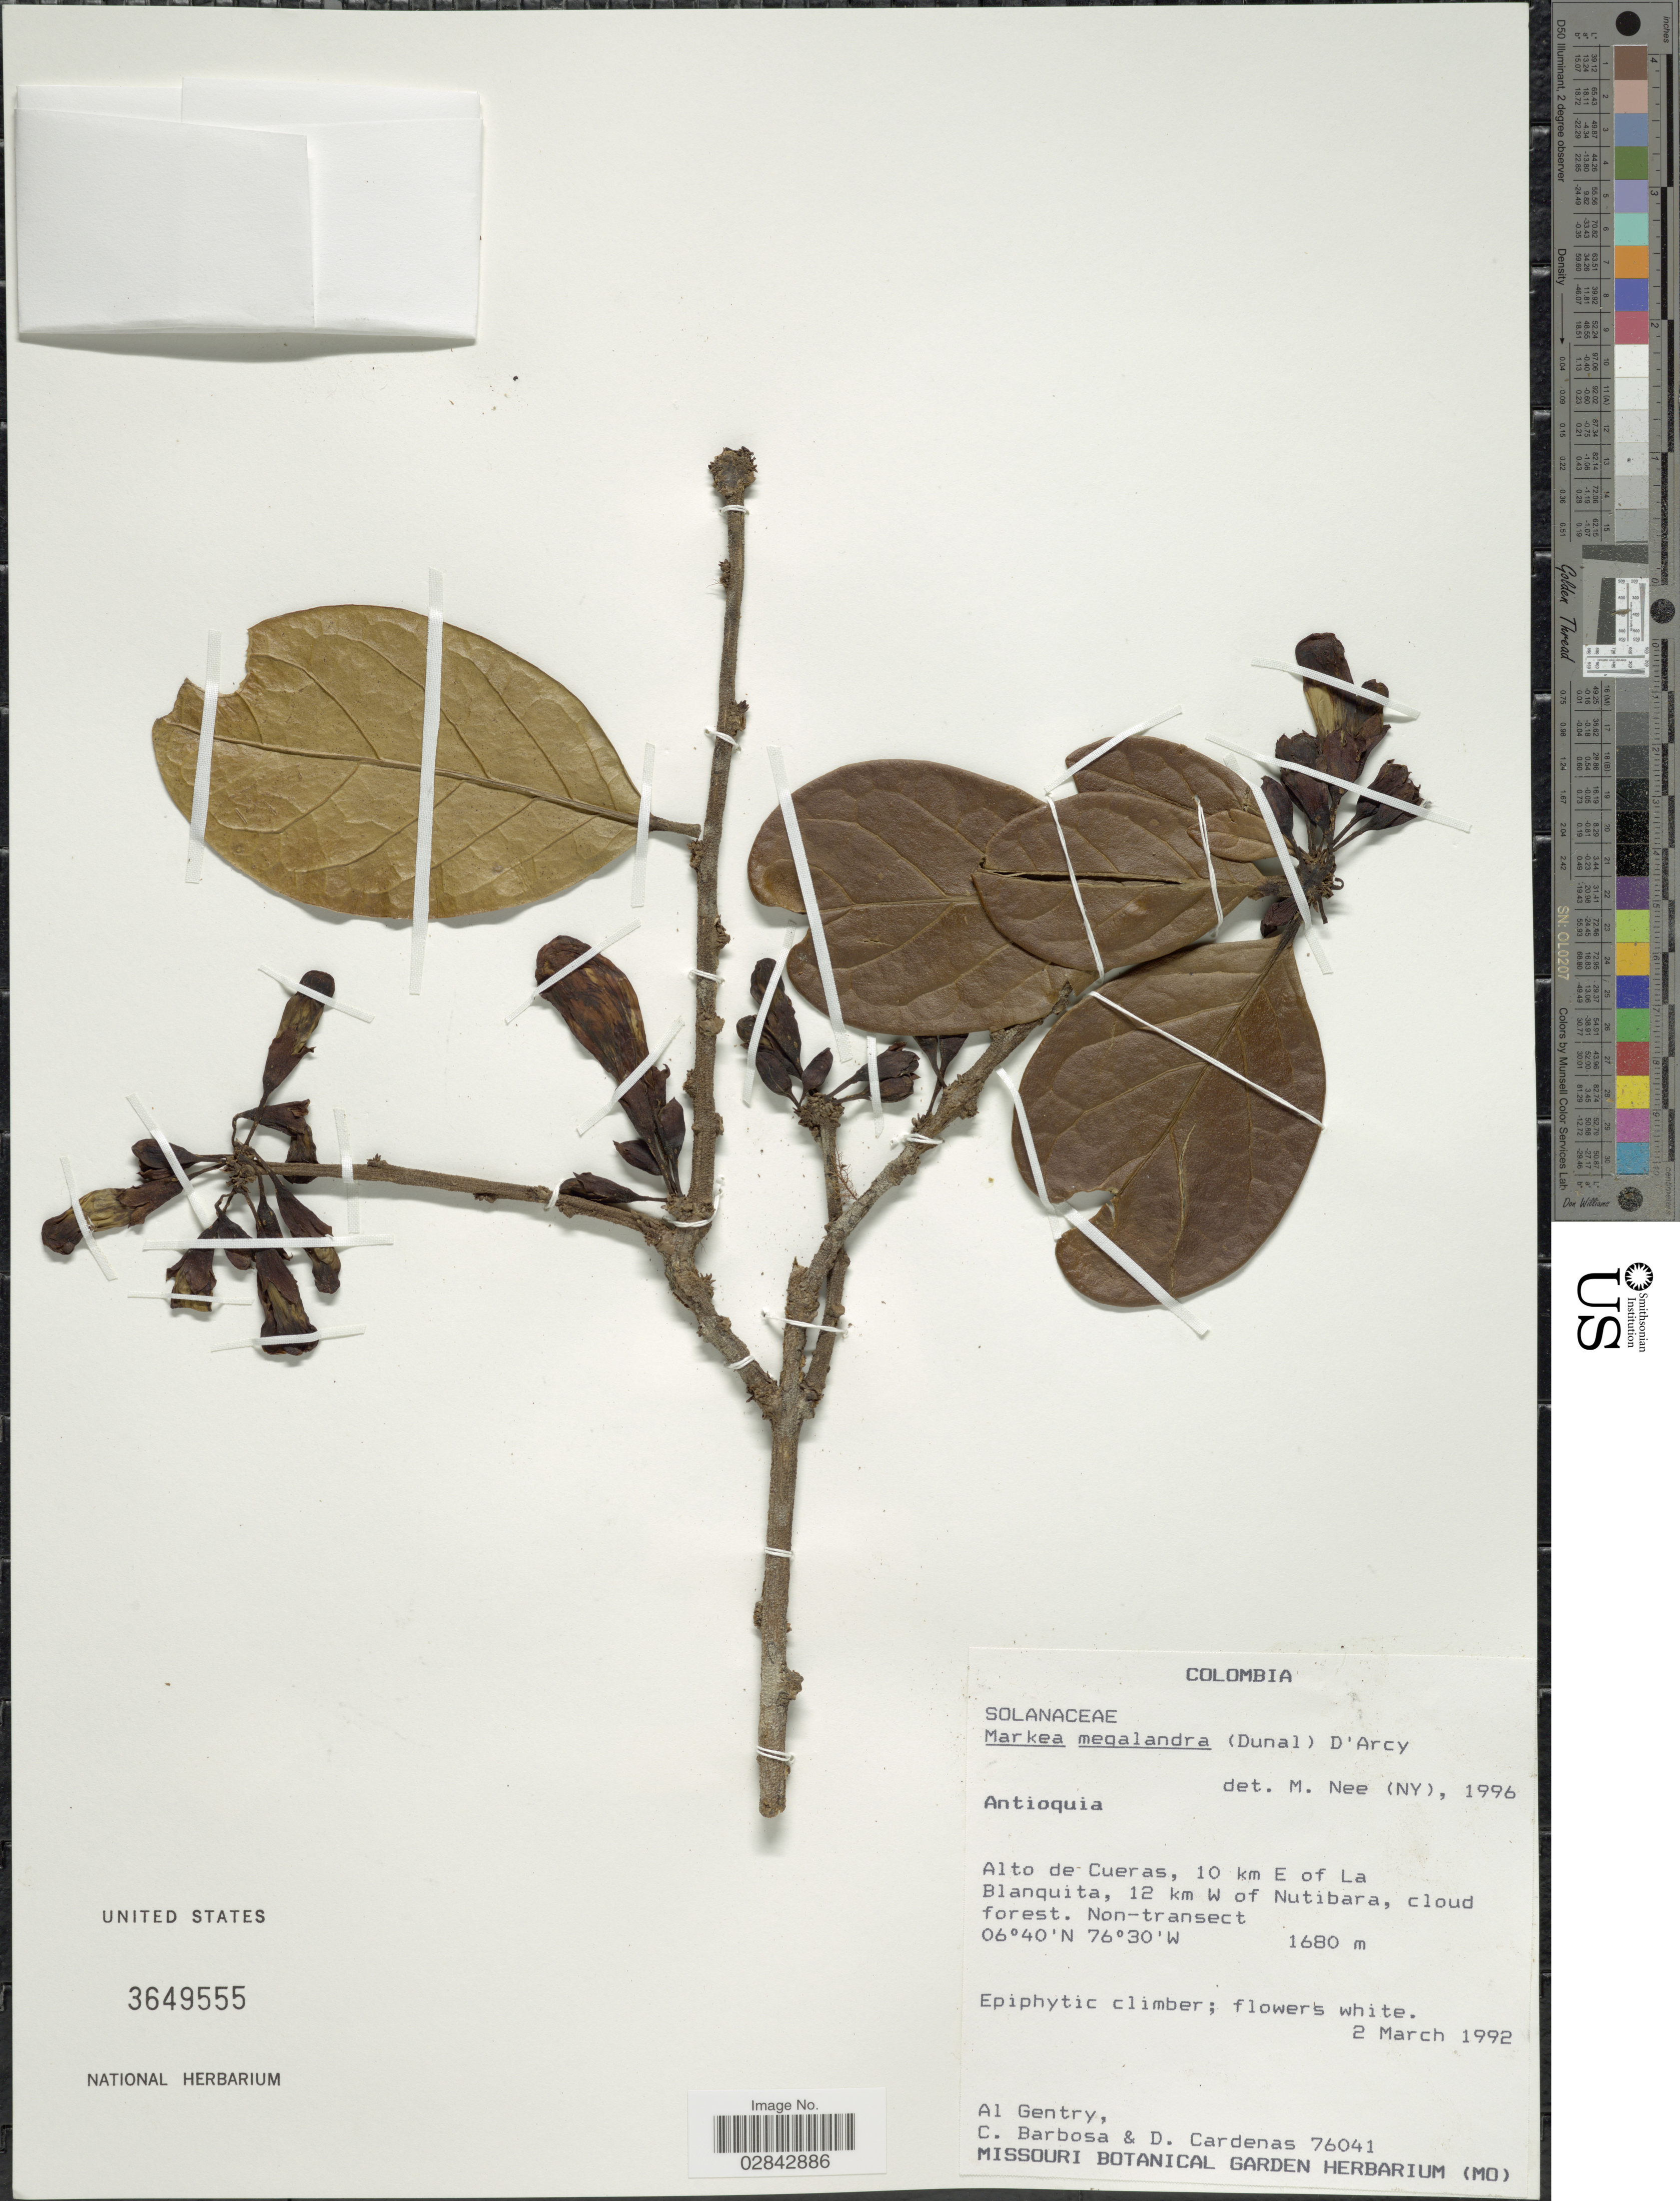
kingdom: Plantae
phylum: Tracheophyta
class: Magnoliopsida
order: Solanales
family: Solanaceae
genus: Markea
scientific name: Markea megalandra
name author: (Dunal) D'Arcy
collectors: A. H. Gentry, C. E. Barbosa & D. Cardenas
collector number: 76041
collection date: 1992-03-02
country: Colombia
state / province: Antioquia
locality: Alto de Cueras, 10 km E of La Blanquita, 12 km W of Nutibara.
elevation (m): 1680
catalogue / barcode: US 3649555